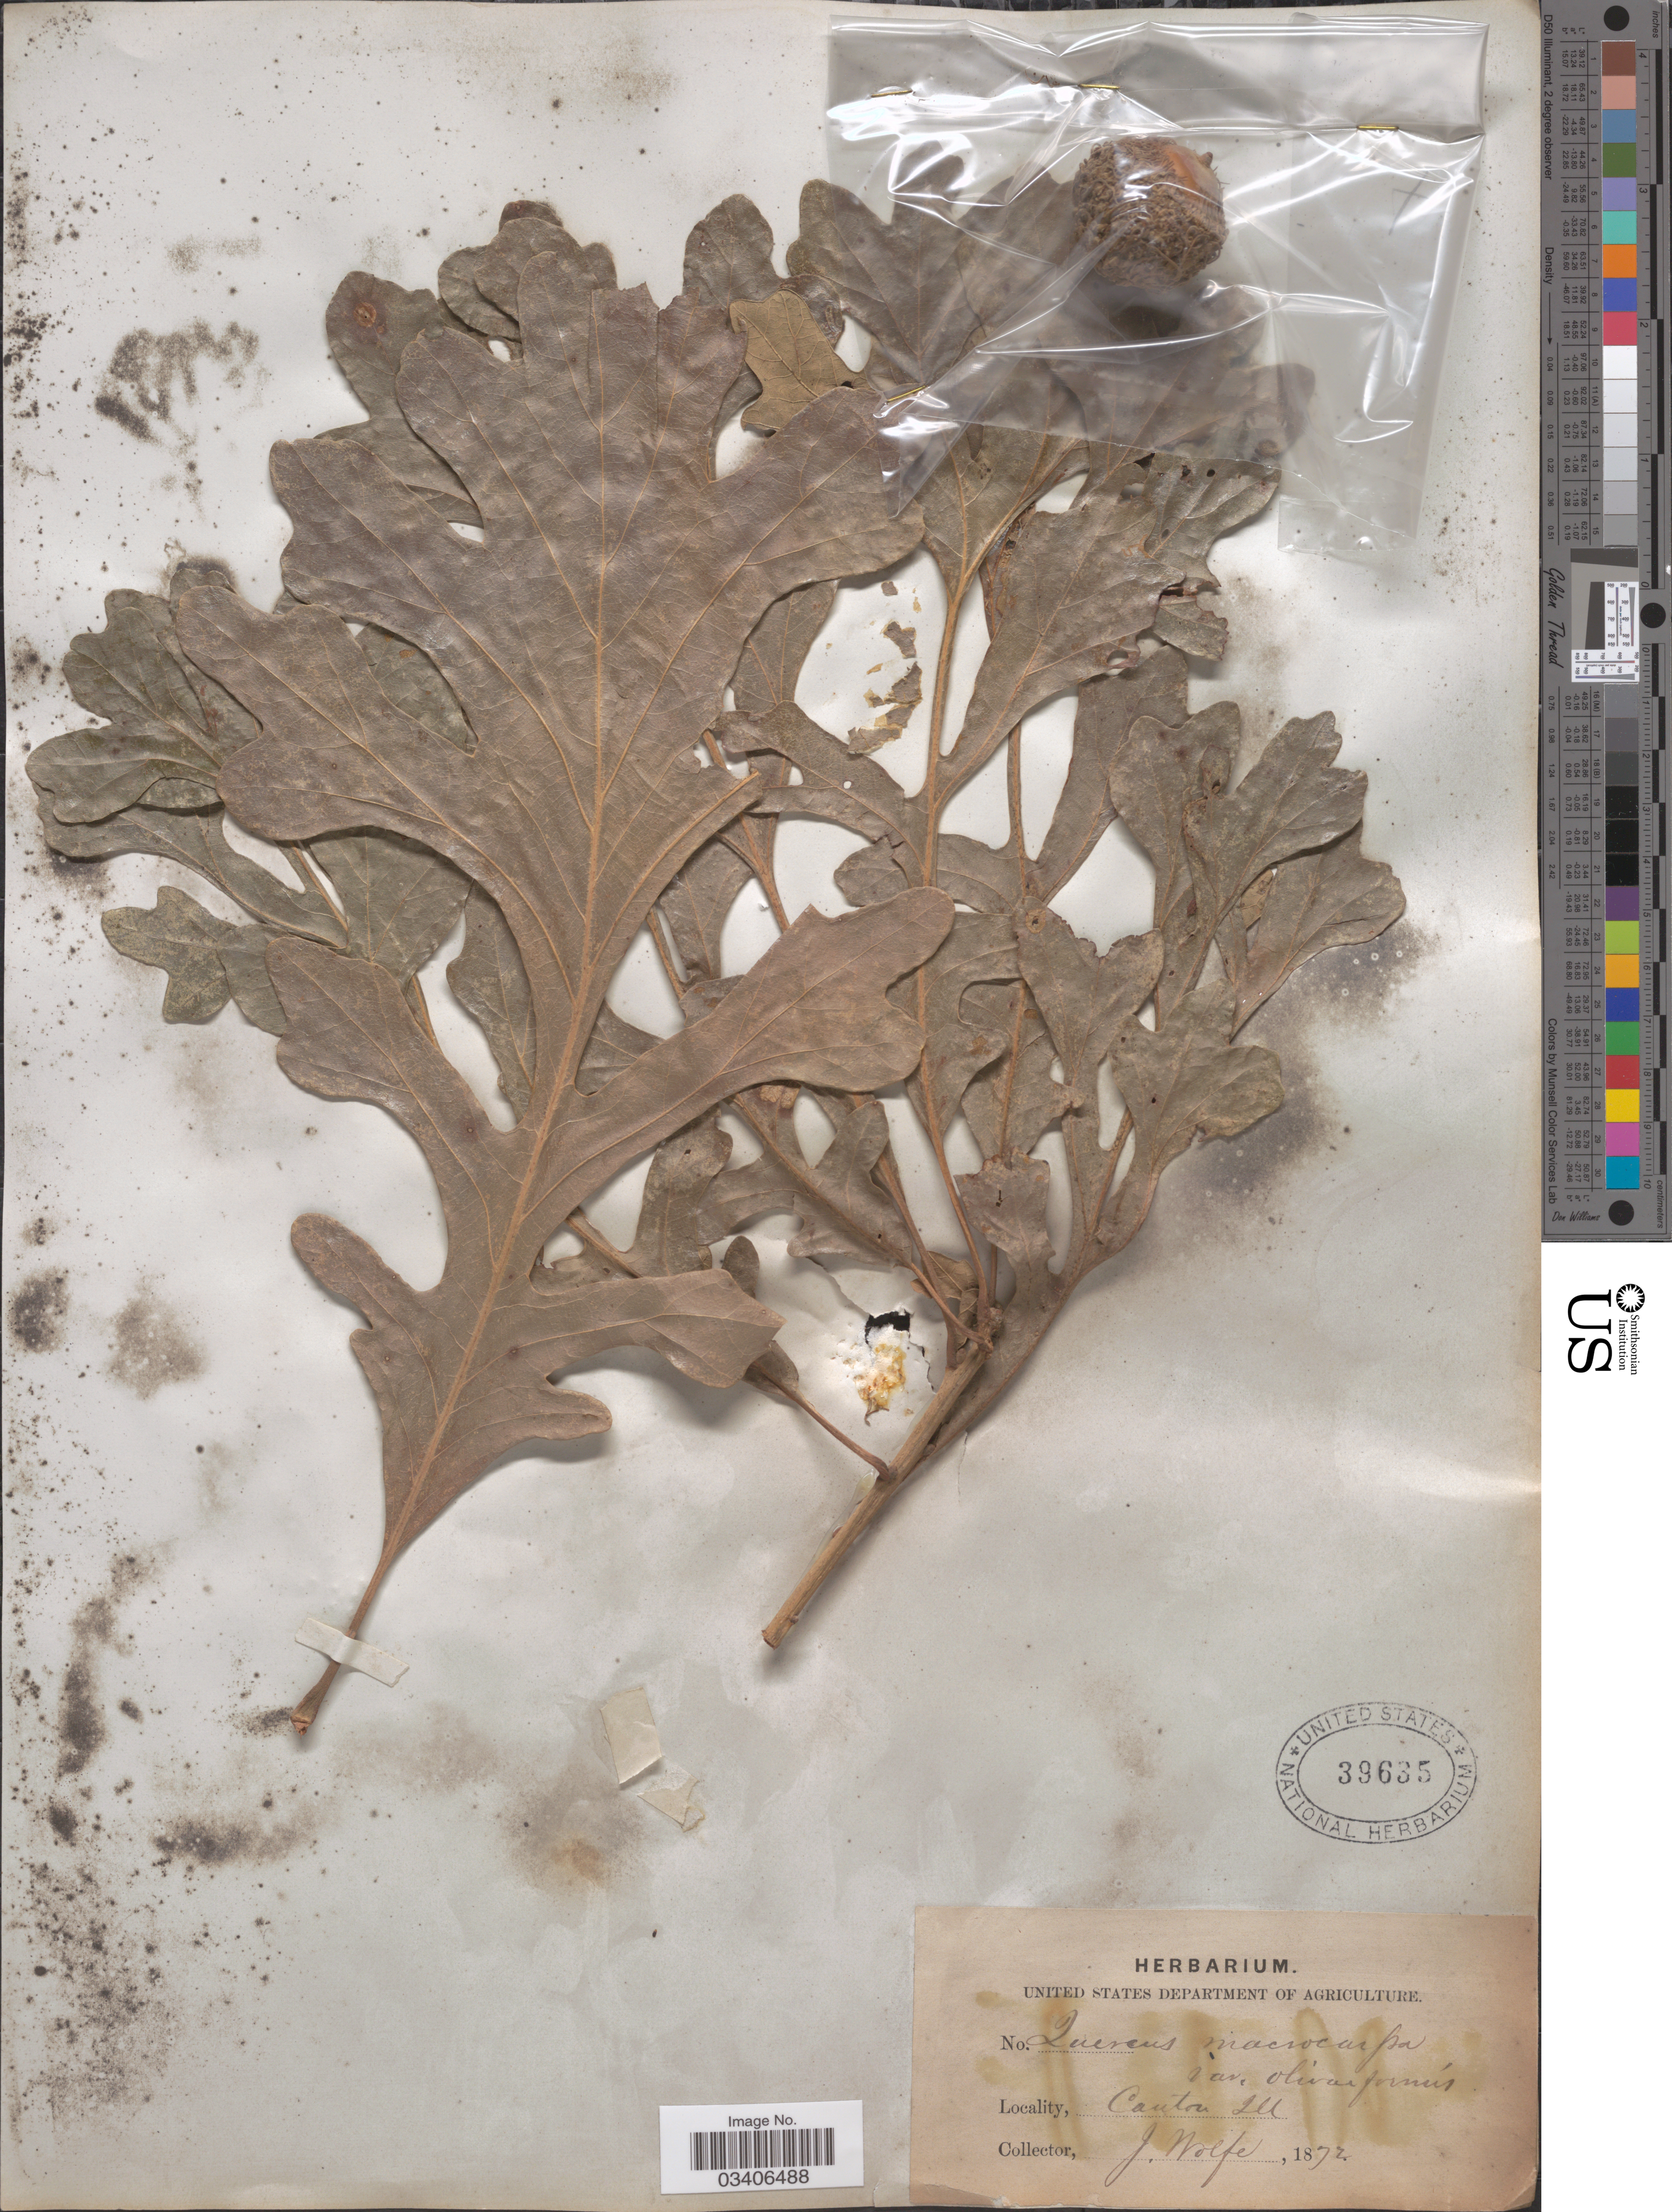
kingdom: Plantae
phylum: Tracheophyta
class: Magnoliopsida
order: Fagales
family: Fagaceae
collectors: J. Wolfe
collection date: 1872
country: United States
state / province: Illinois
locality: Canton Ill.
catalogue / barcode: US 39635